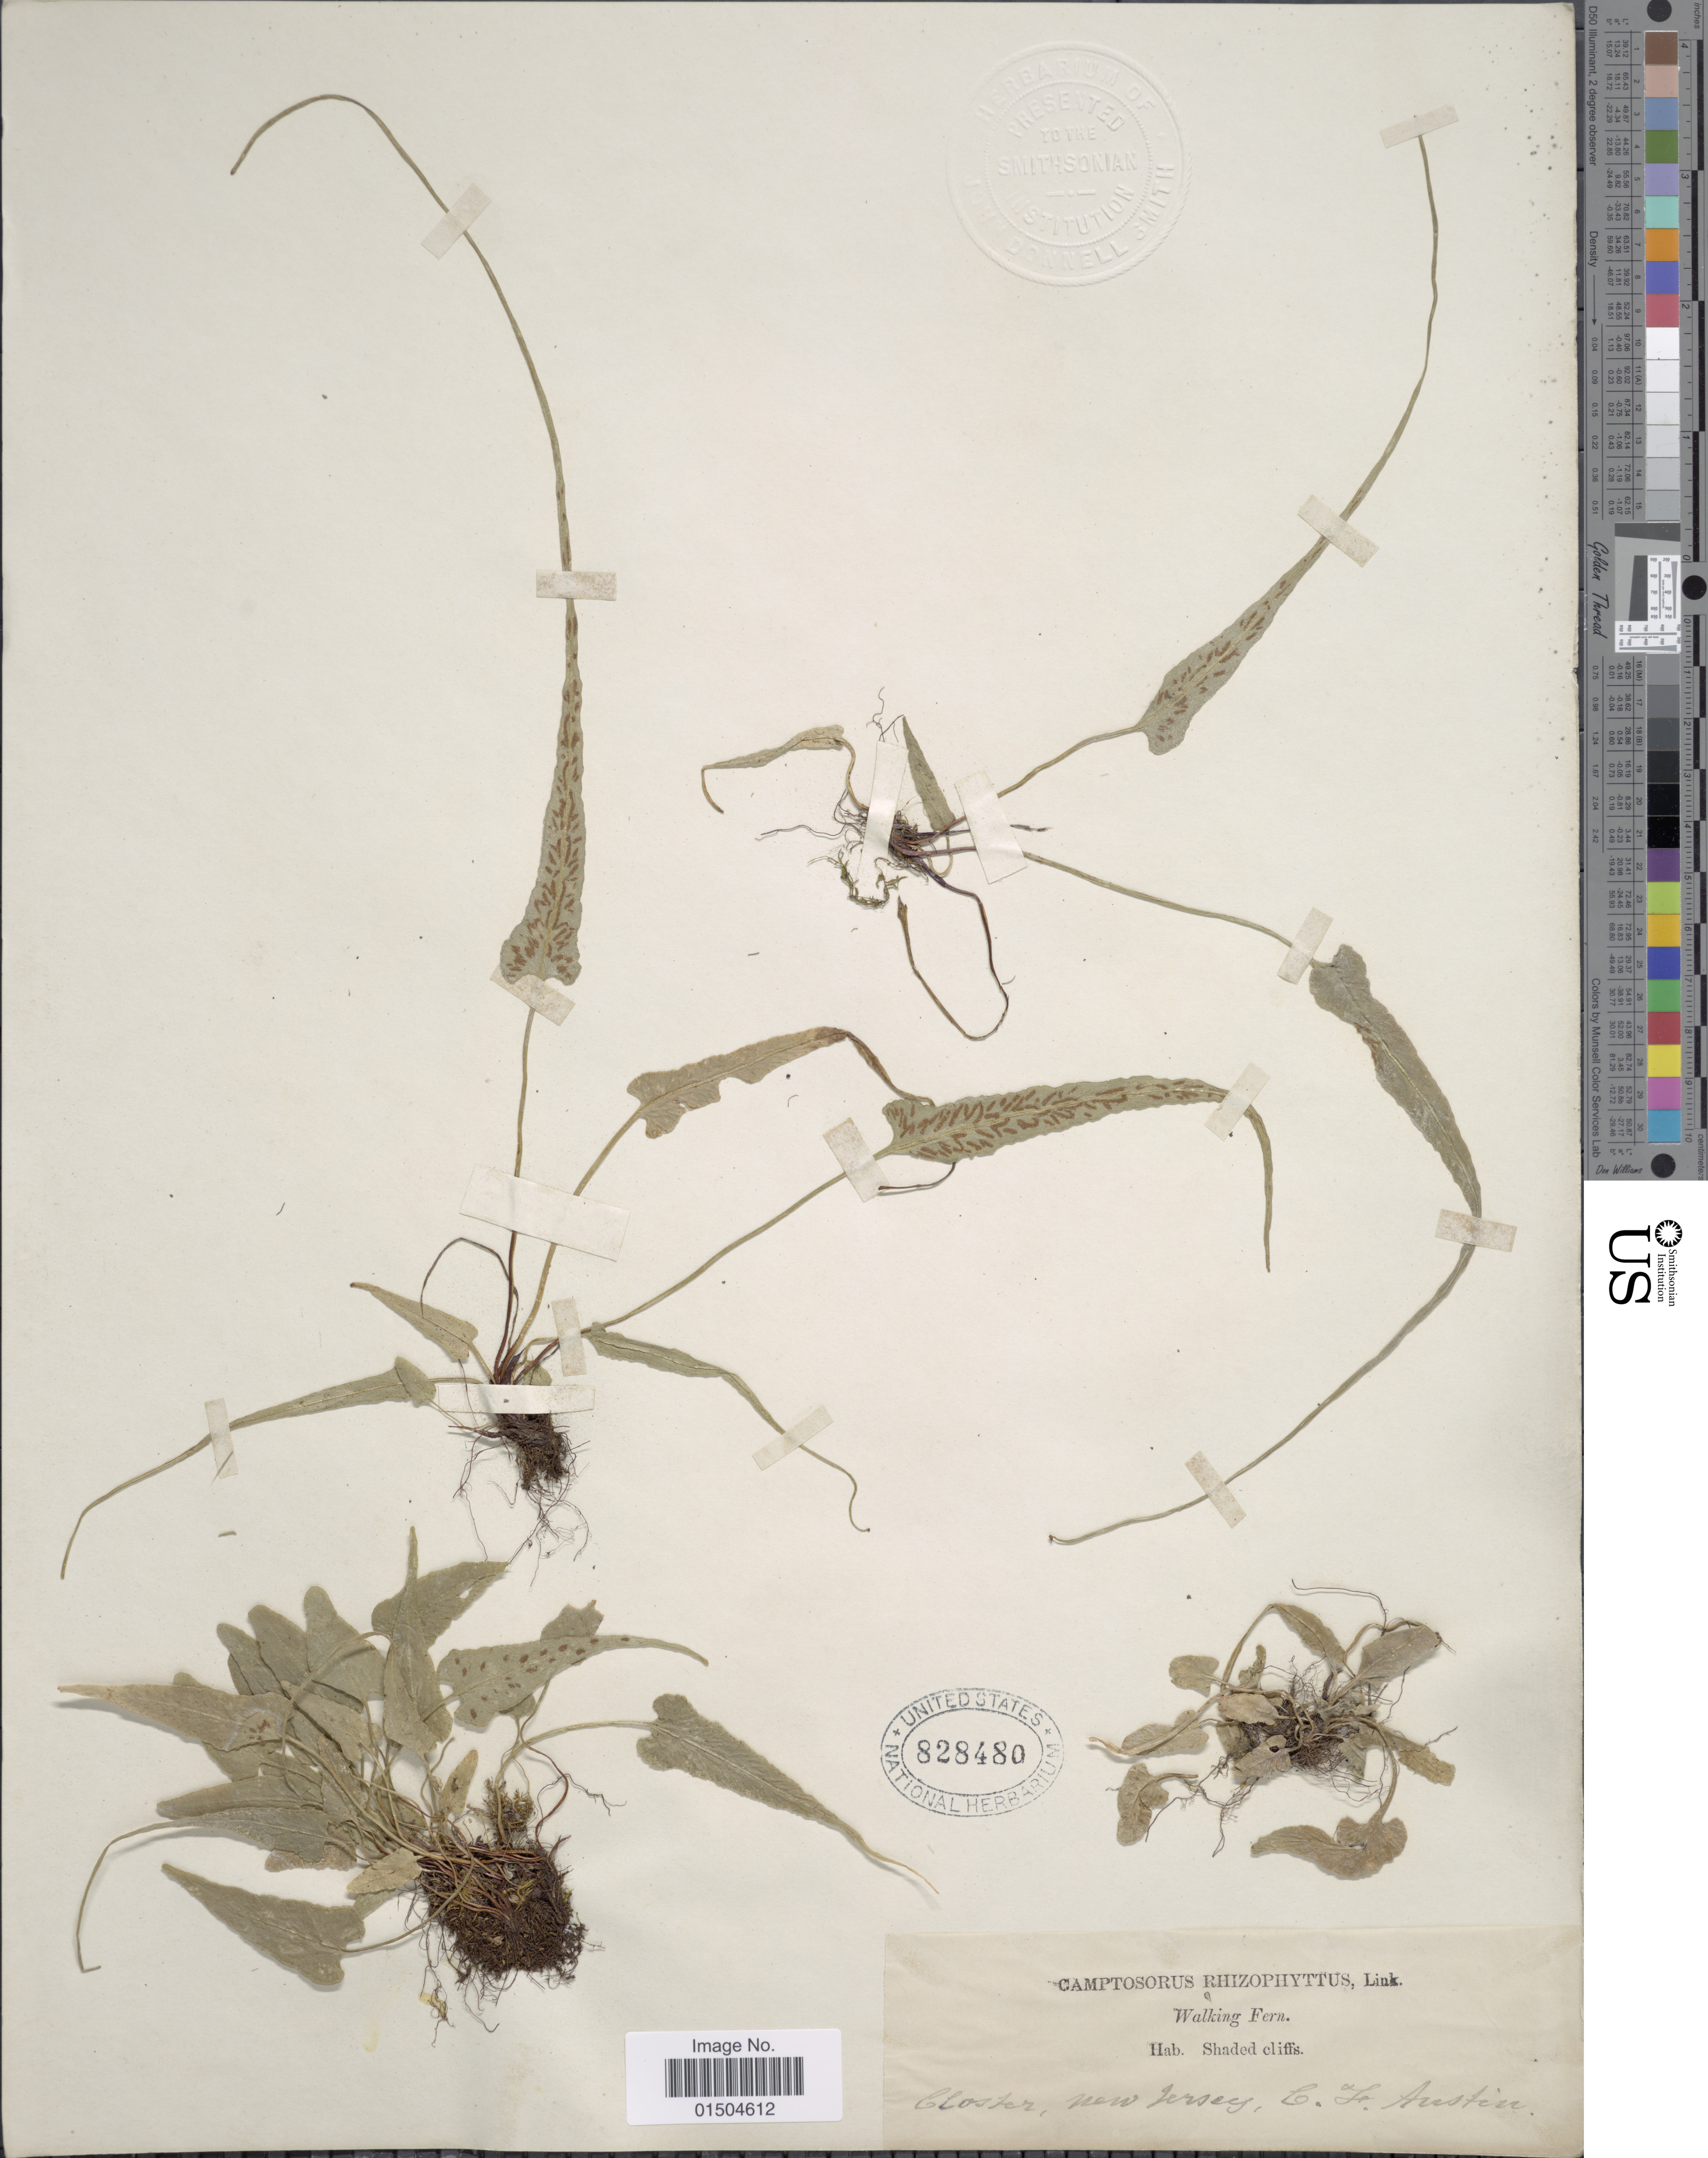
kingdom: Plantae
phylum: Tracheophyta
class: Polypodiopsida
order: Polypodiales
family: Aspleniaceae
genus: Asplenium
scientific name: Asplenium rhizophyllum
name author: L.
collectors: C. F. Austin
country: United States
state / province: New Jersey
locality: Closter.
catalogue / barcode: US 828480